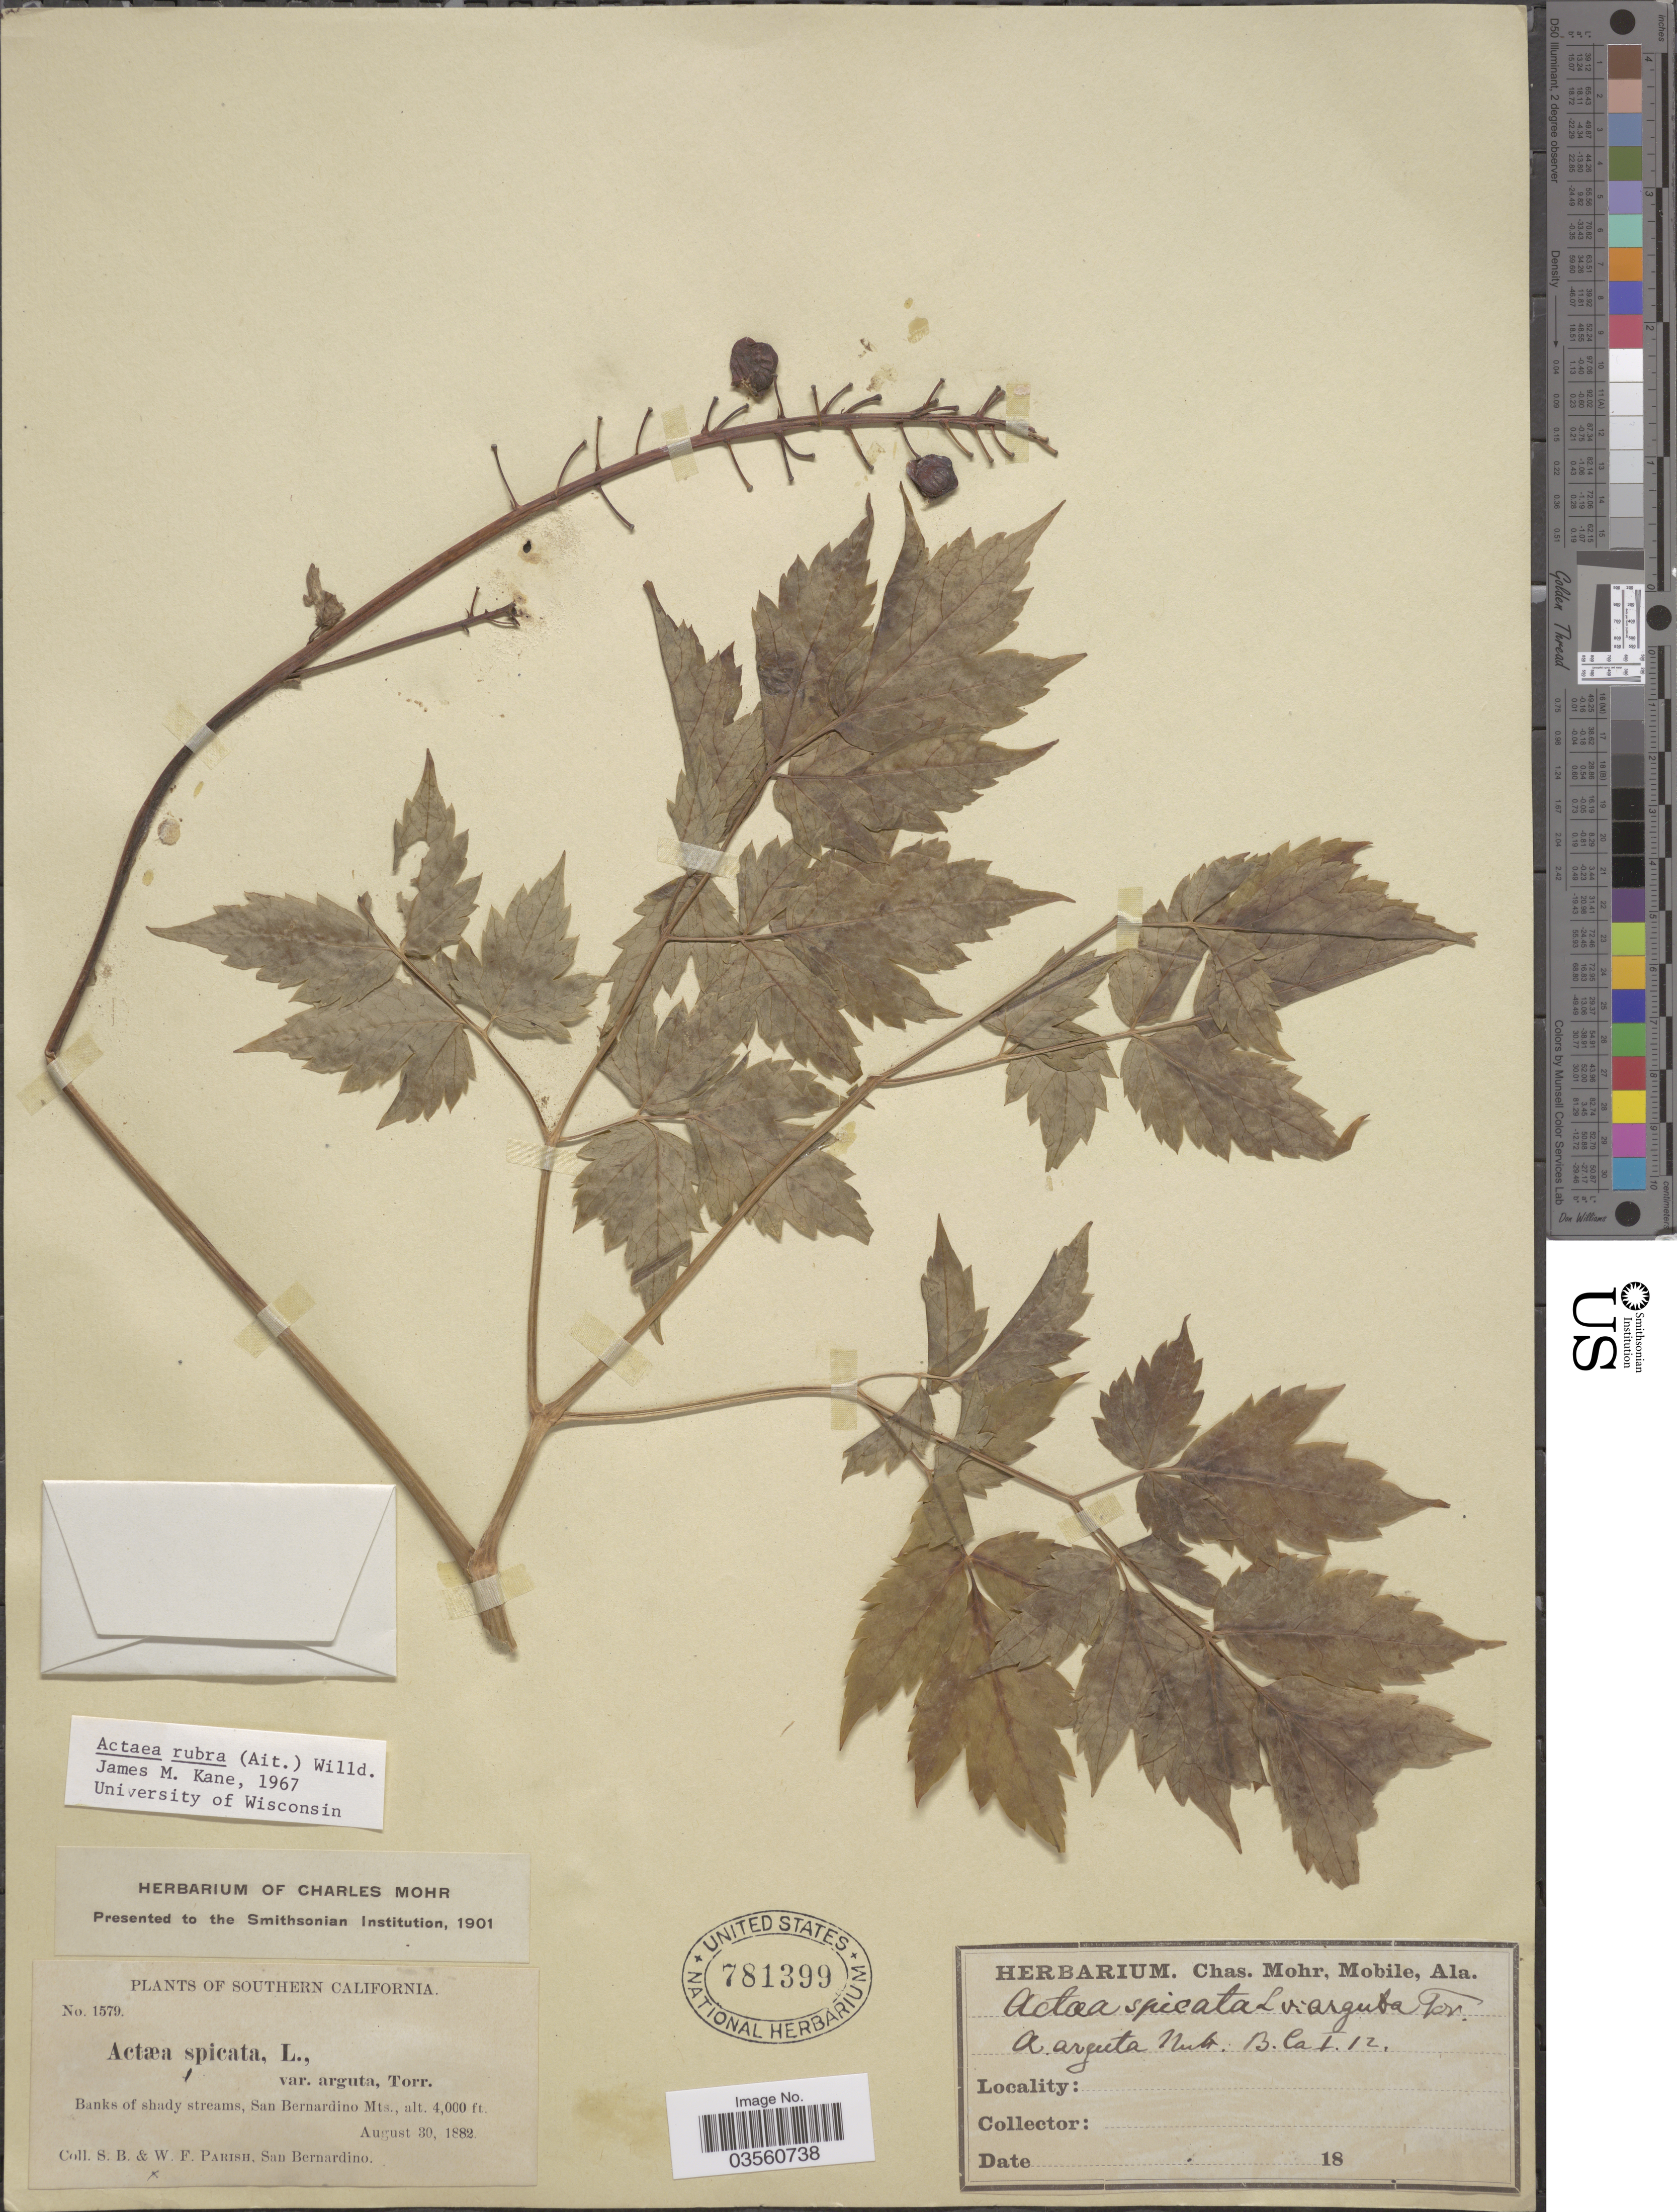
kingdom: Plantae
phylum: Tracheophyta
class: Magnoliopsida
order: Ranunculales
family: Ranunculaceae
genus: Actaea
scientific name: Actaea rubra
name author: (Aiton) Willd.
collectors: S. B. Parish & W. F. Parish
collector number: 1579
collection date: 1882-08-30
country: United States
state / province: California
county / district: San Bernardino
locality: Southern California. San Bernardino Mts.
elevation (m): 1219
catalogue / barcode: US 781399